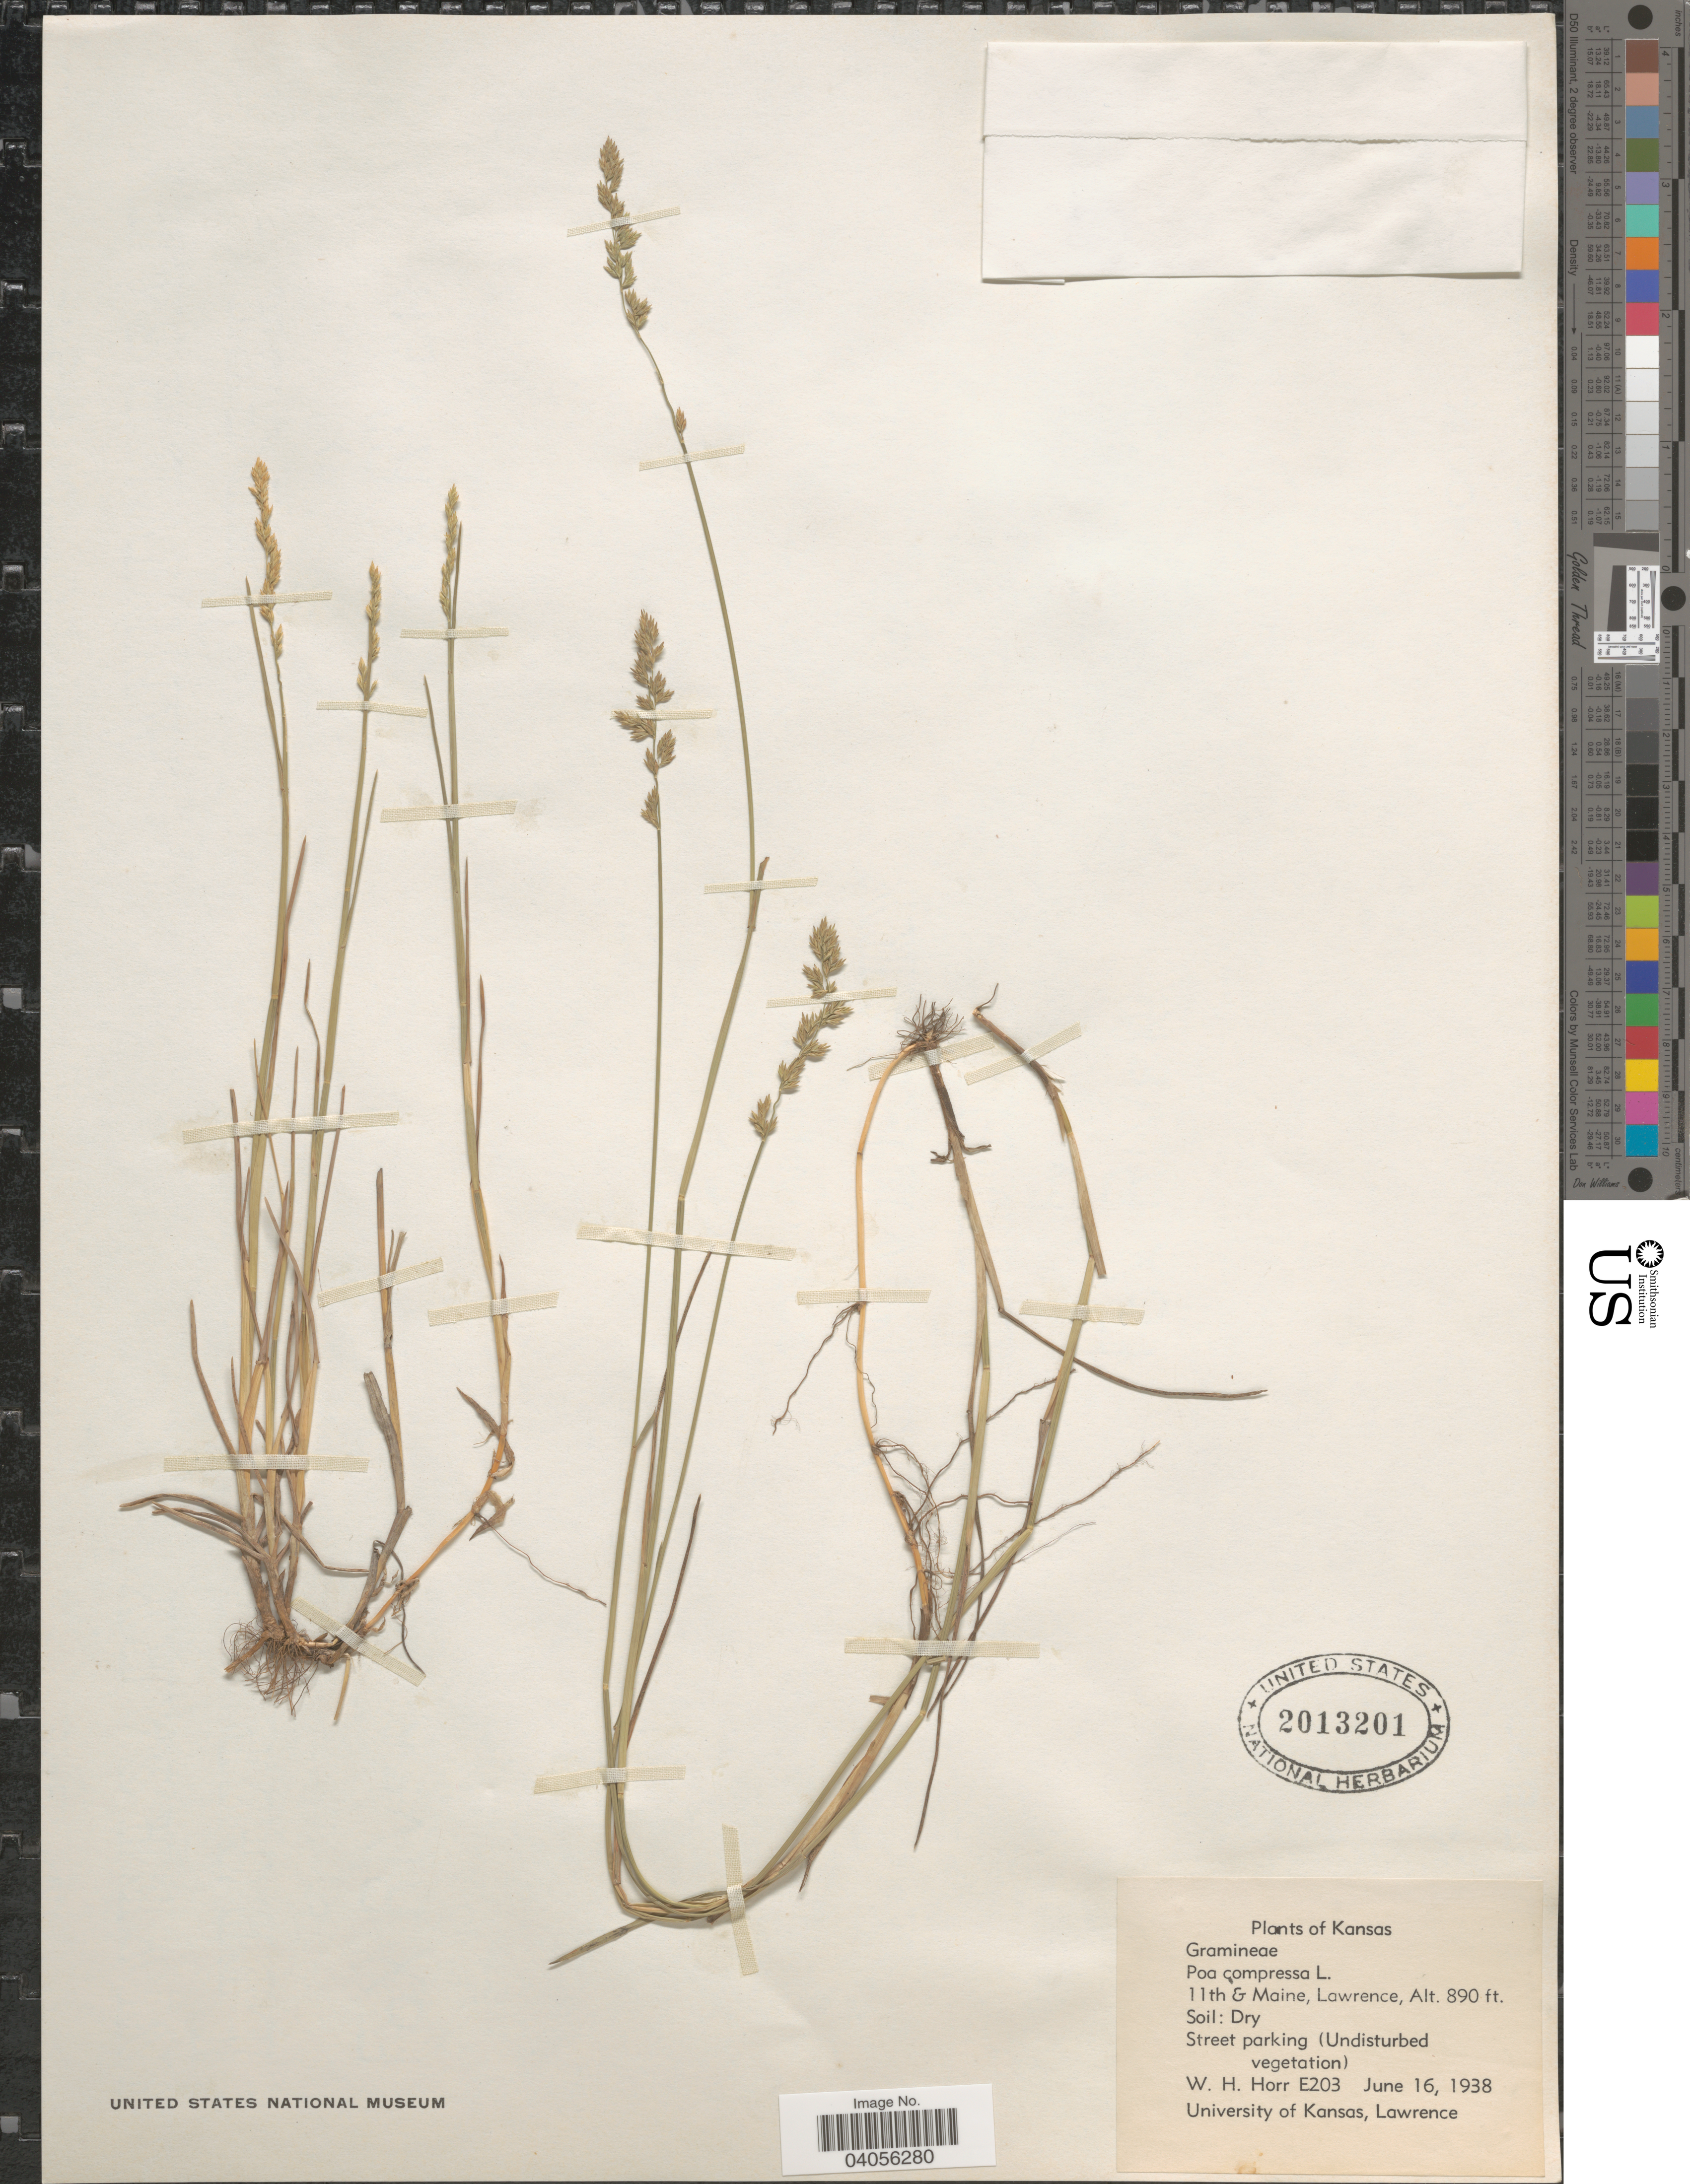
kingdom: Plantae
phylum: Tracheophyta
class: Liliopsida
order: Poales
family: Poaceae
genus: Poa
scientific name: Poa compressa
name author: L.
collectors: W. H. Horr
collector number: E203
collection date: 1938-06-16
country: United States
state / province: Kansas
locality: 11th & Maine, Lawrence.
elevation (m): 271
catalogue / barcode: US 2013201